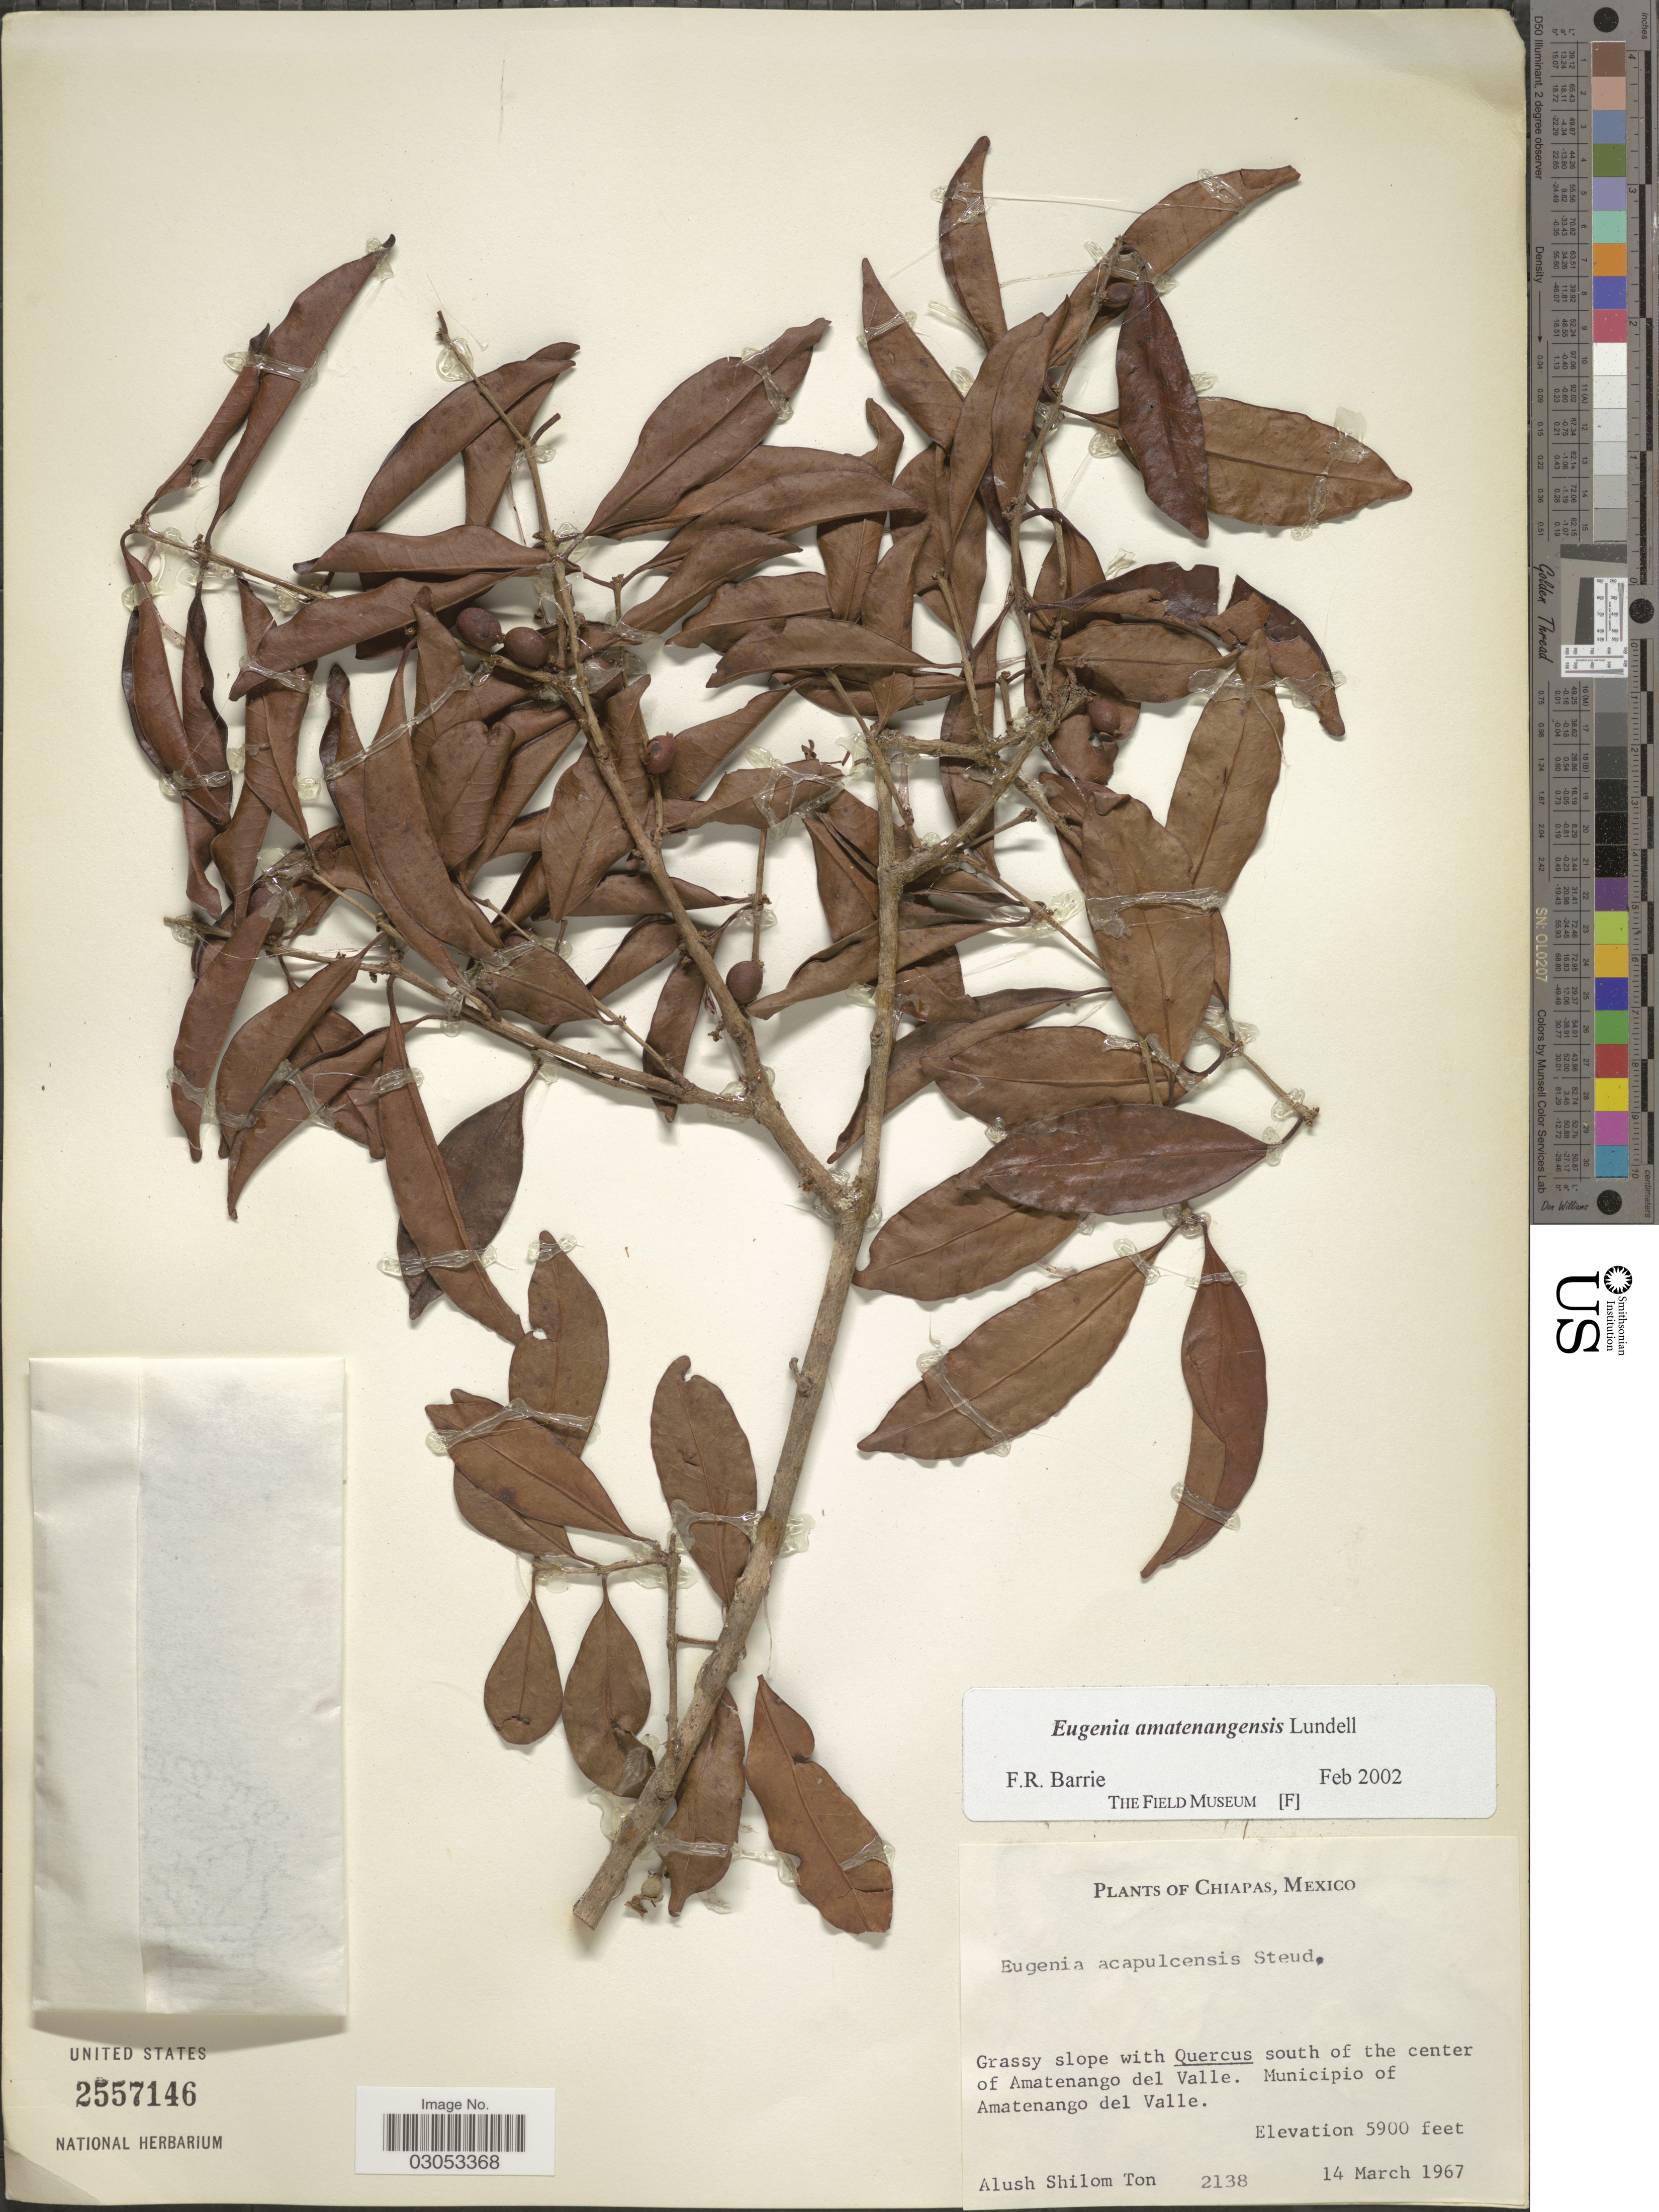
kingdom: Plantae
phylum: Tracheophyta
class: Magnoliopsida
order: Myrtales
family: Myrtaceae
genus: Eugenia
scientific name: Eugenia amatenangensis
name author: Lundell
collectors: A. M. Ton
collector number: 2138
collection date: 1967-03-14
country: Mexico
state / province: Chiapas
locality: South of the center of Amatenango del Valle, Municipio of Amatenango del Valle.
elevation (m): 1798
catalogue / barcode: US 2557146